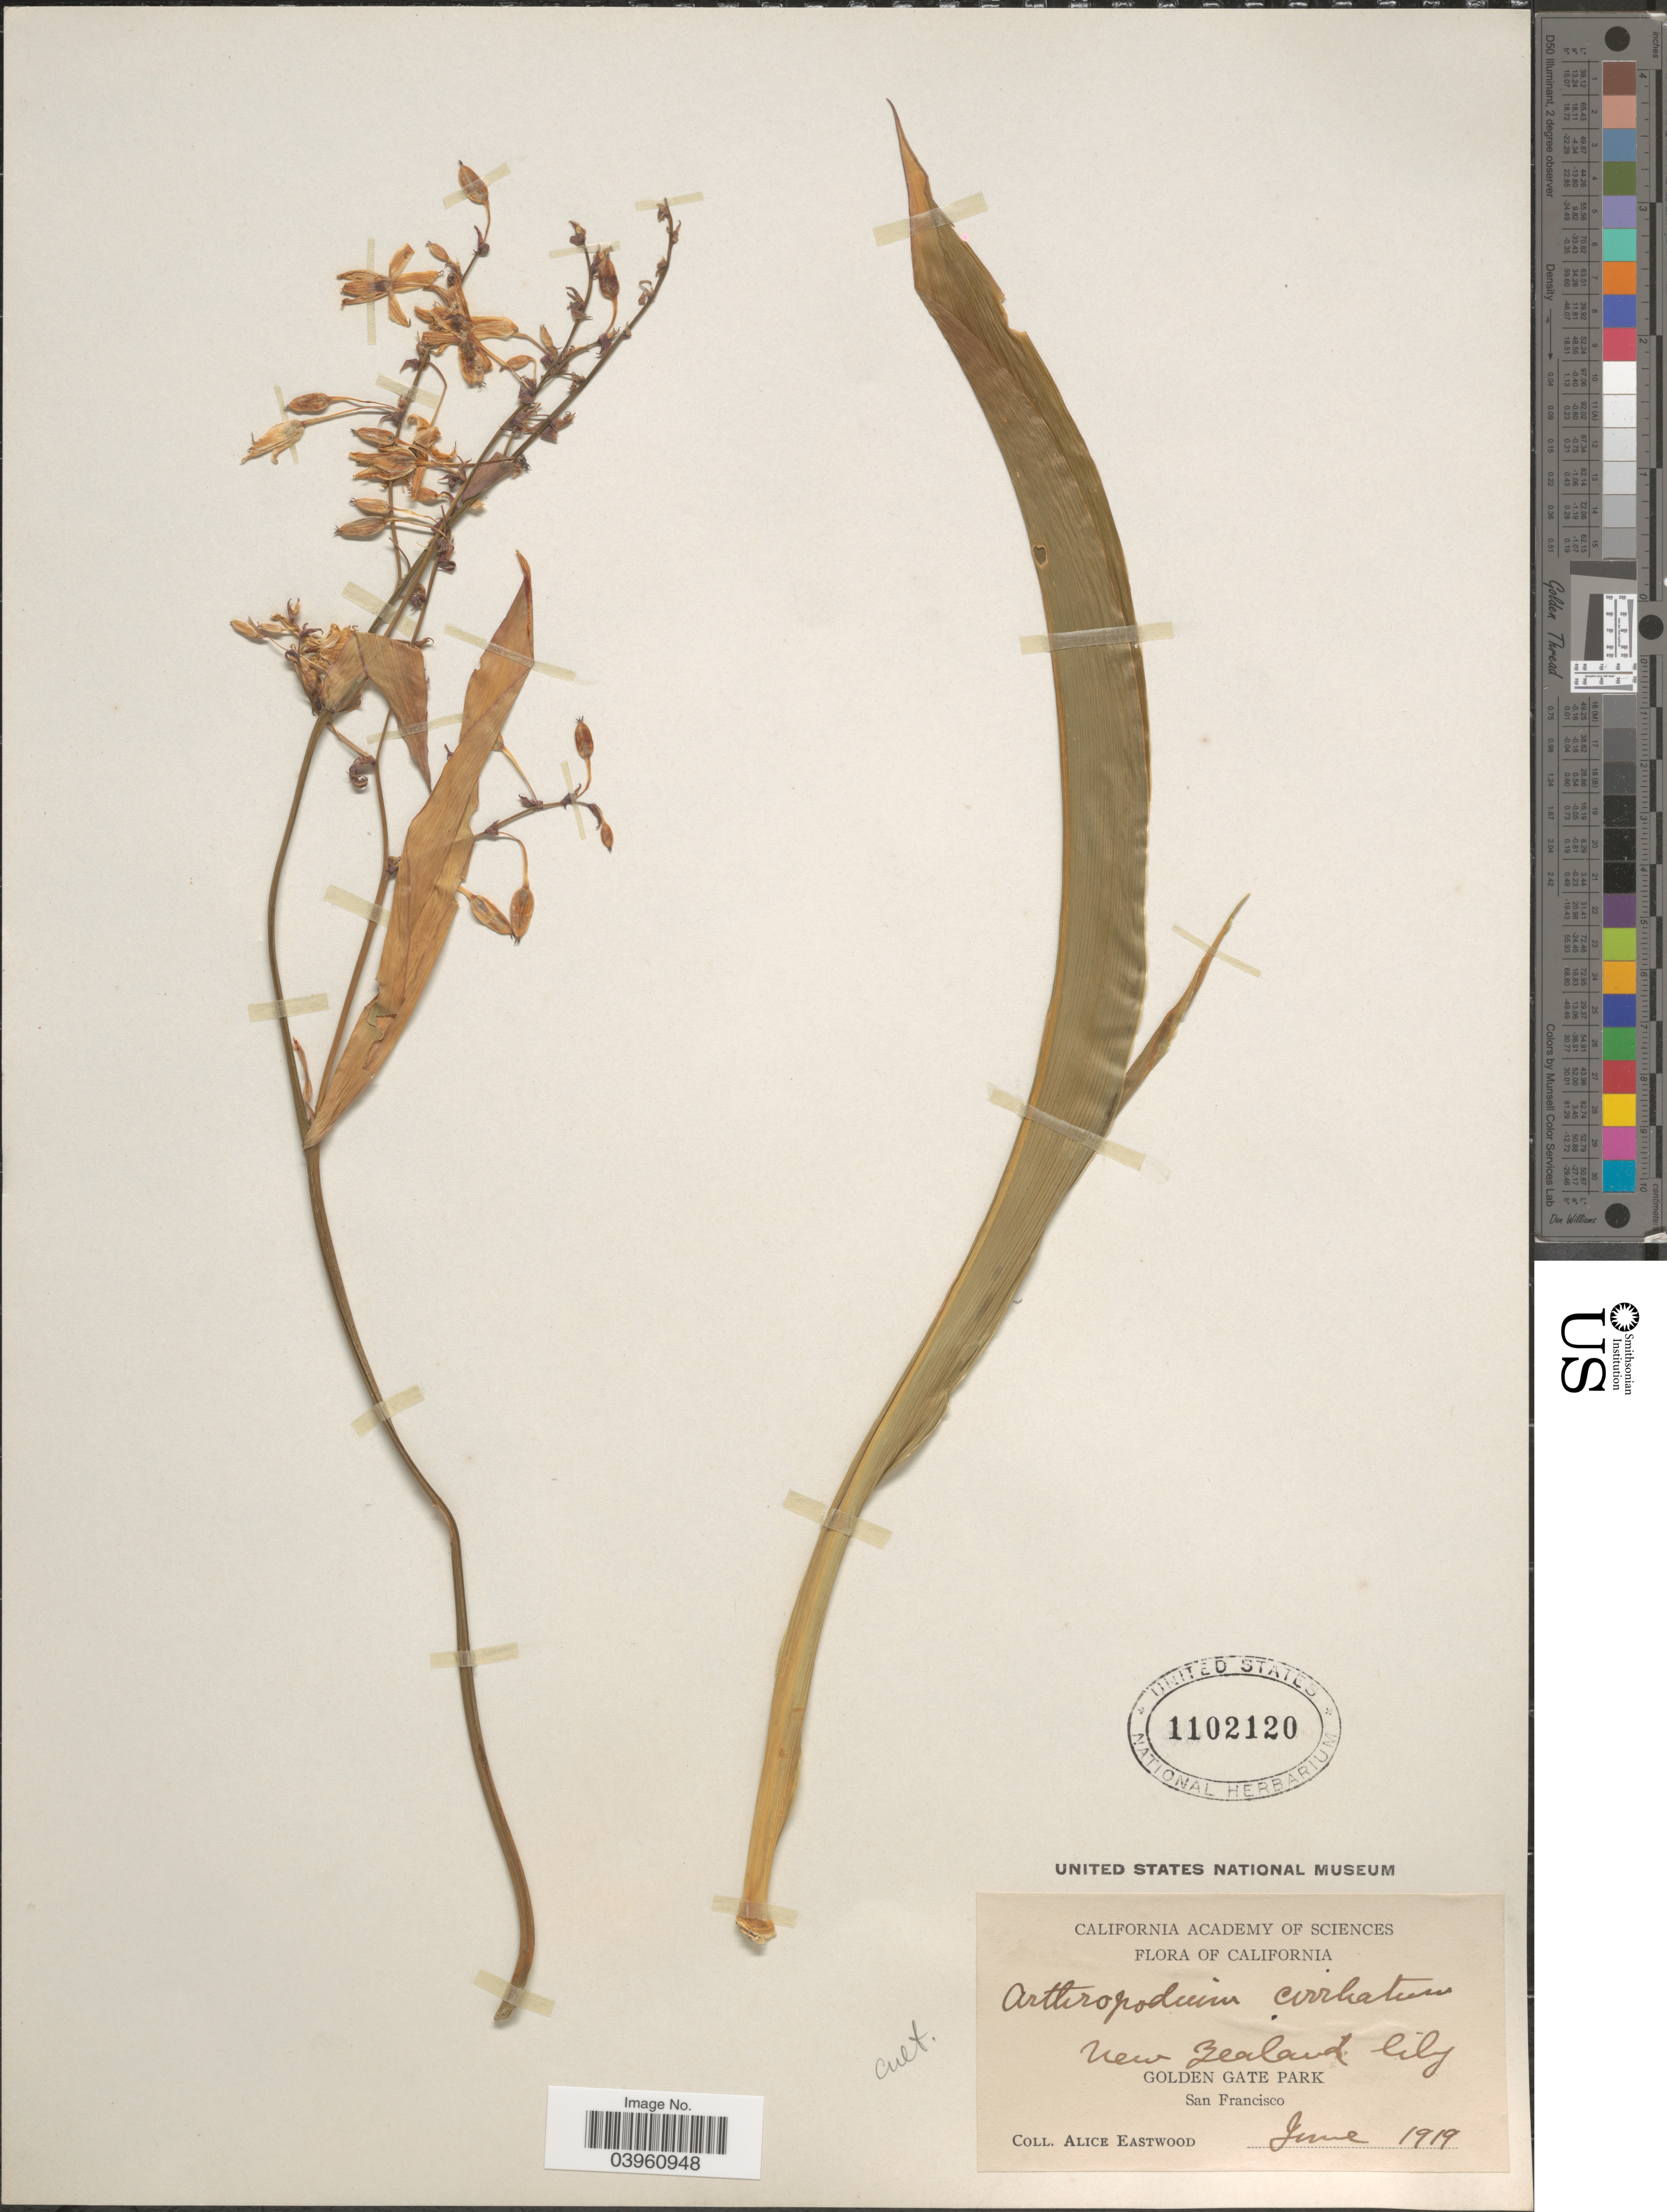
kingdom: Plantae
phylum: Tracheophyta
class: Liliopsida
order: Asparagales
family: Asparagaceae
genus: Arthropodium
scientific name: Arthropodium cirrhatum G. Benn., nom. inval., nom. nud.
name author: G. Benn.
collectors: A. Eastwood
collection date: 1919-06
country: United States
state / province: California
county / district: San Francisco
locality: New Zealand City. Golden Gate Park. San Francisco.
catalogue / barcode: US 1102120